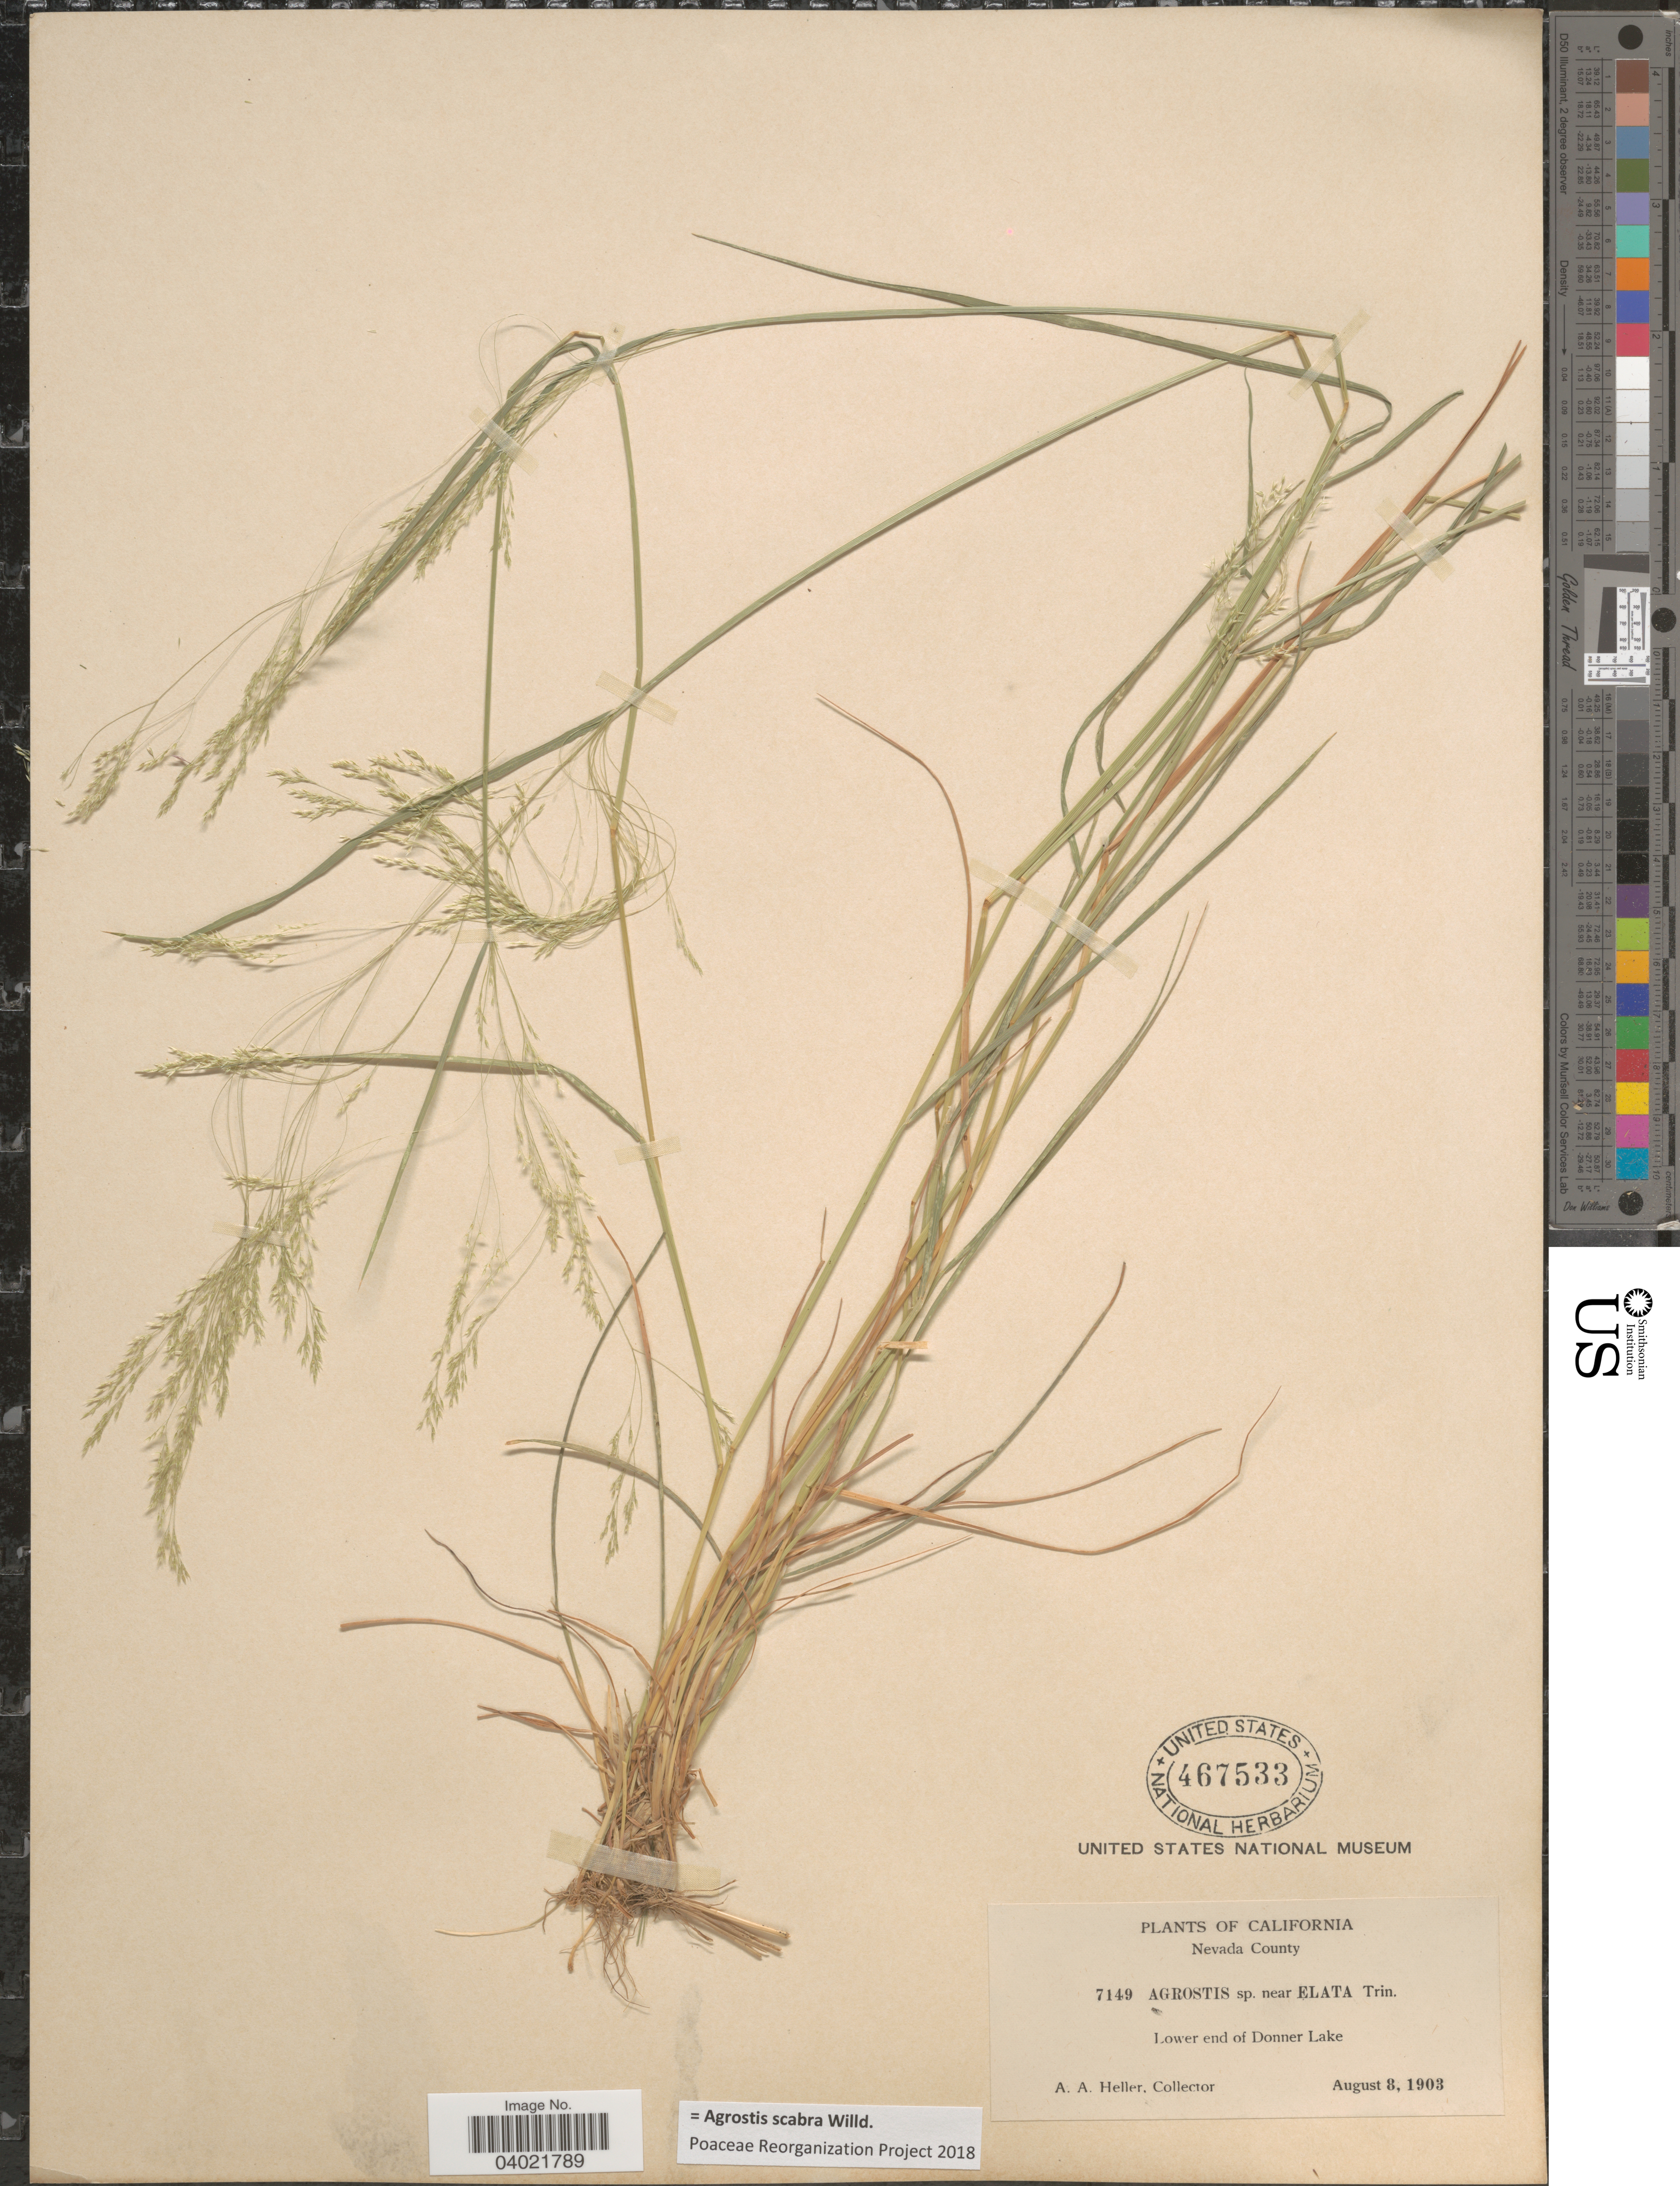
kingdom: Plantae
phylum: Tracheophyta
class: Liliopsida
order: Poales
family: Poaceae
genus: Agrostis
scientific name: Agrostis scabra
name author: Willd.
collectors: A. A. Heller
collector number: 7149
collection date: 1903-08-08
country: United States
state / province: California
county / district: Nevada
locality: Nevada County. Lower end of Donner Lake.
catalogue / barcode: US 467533